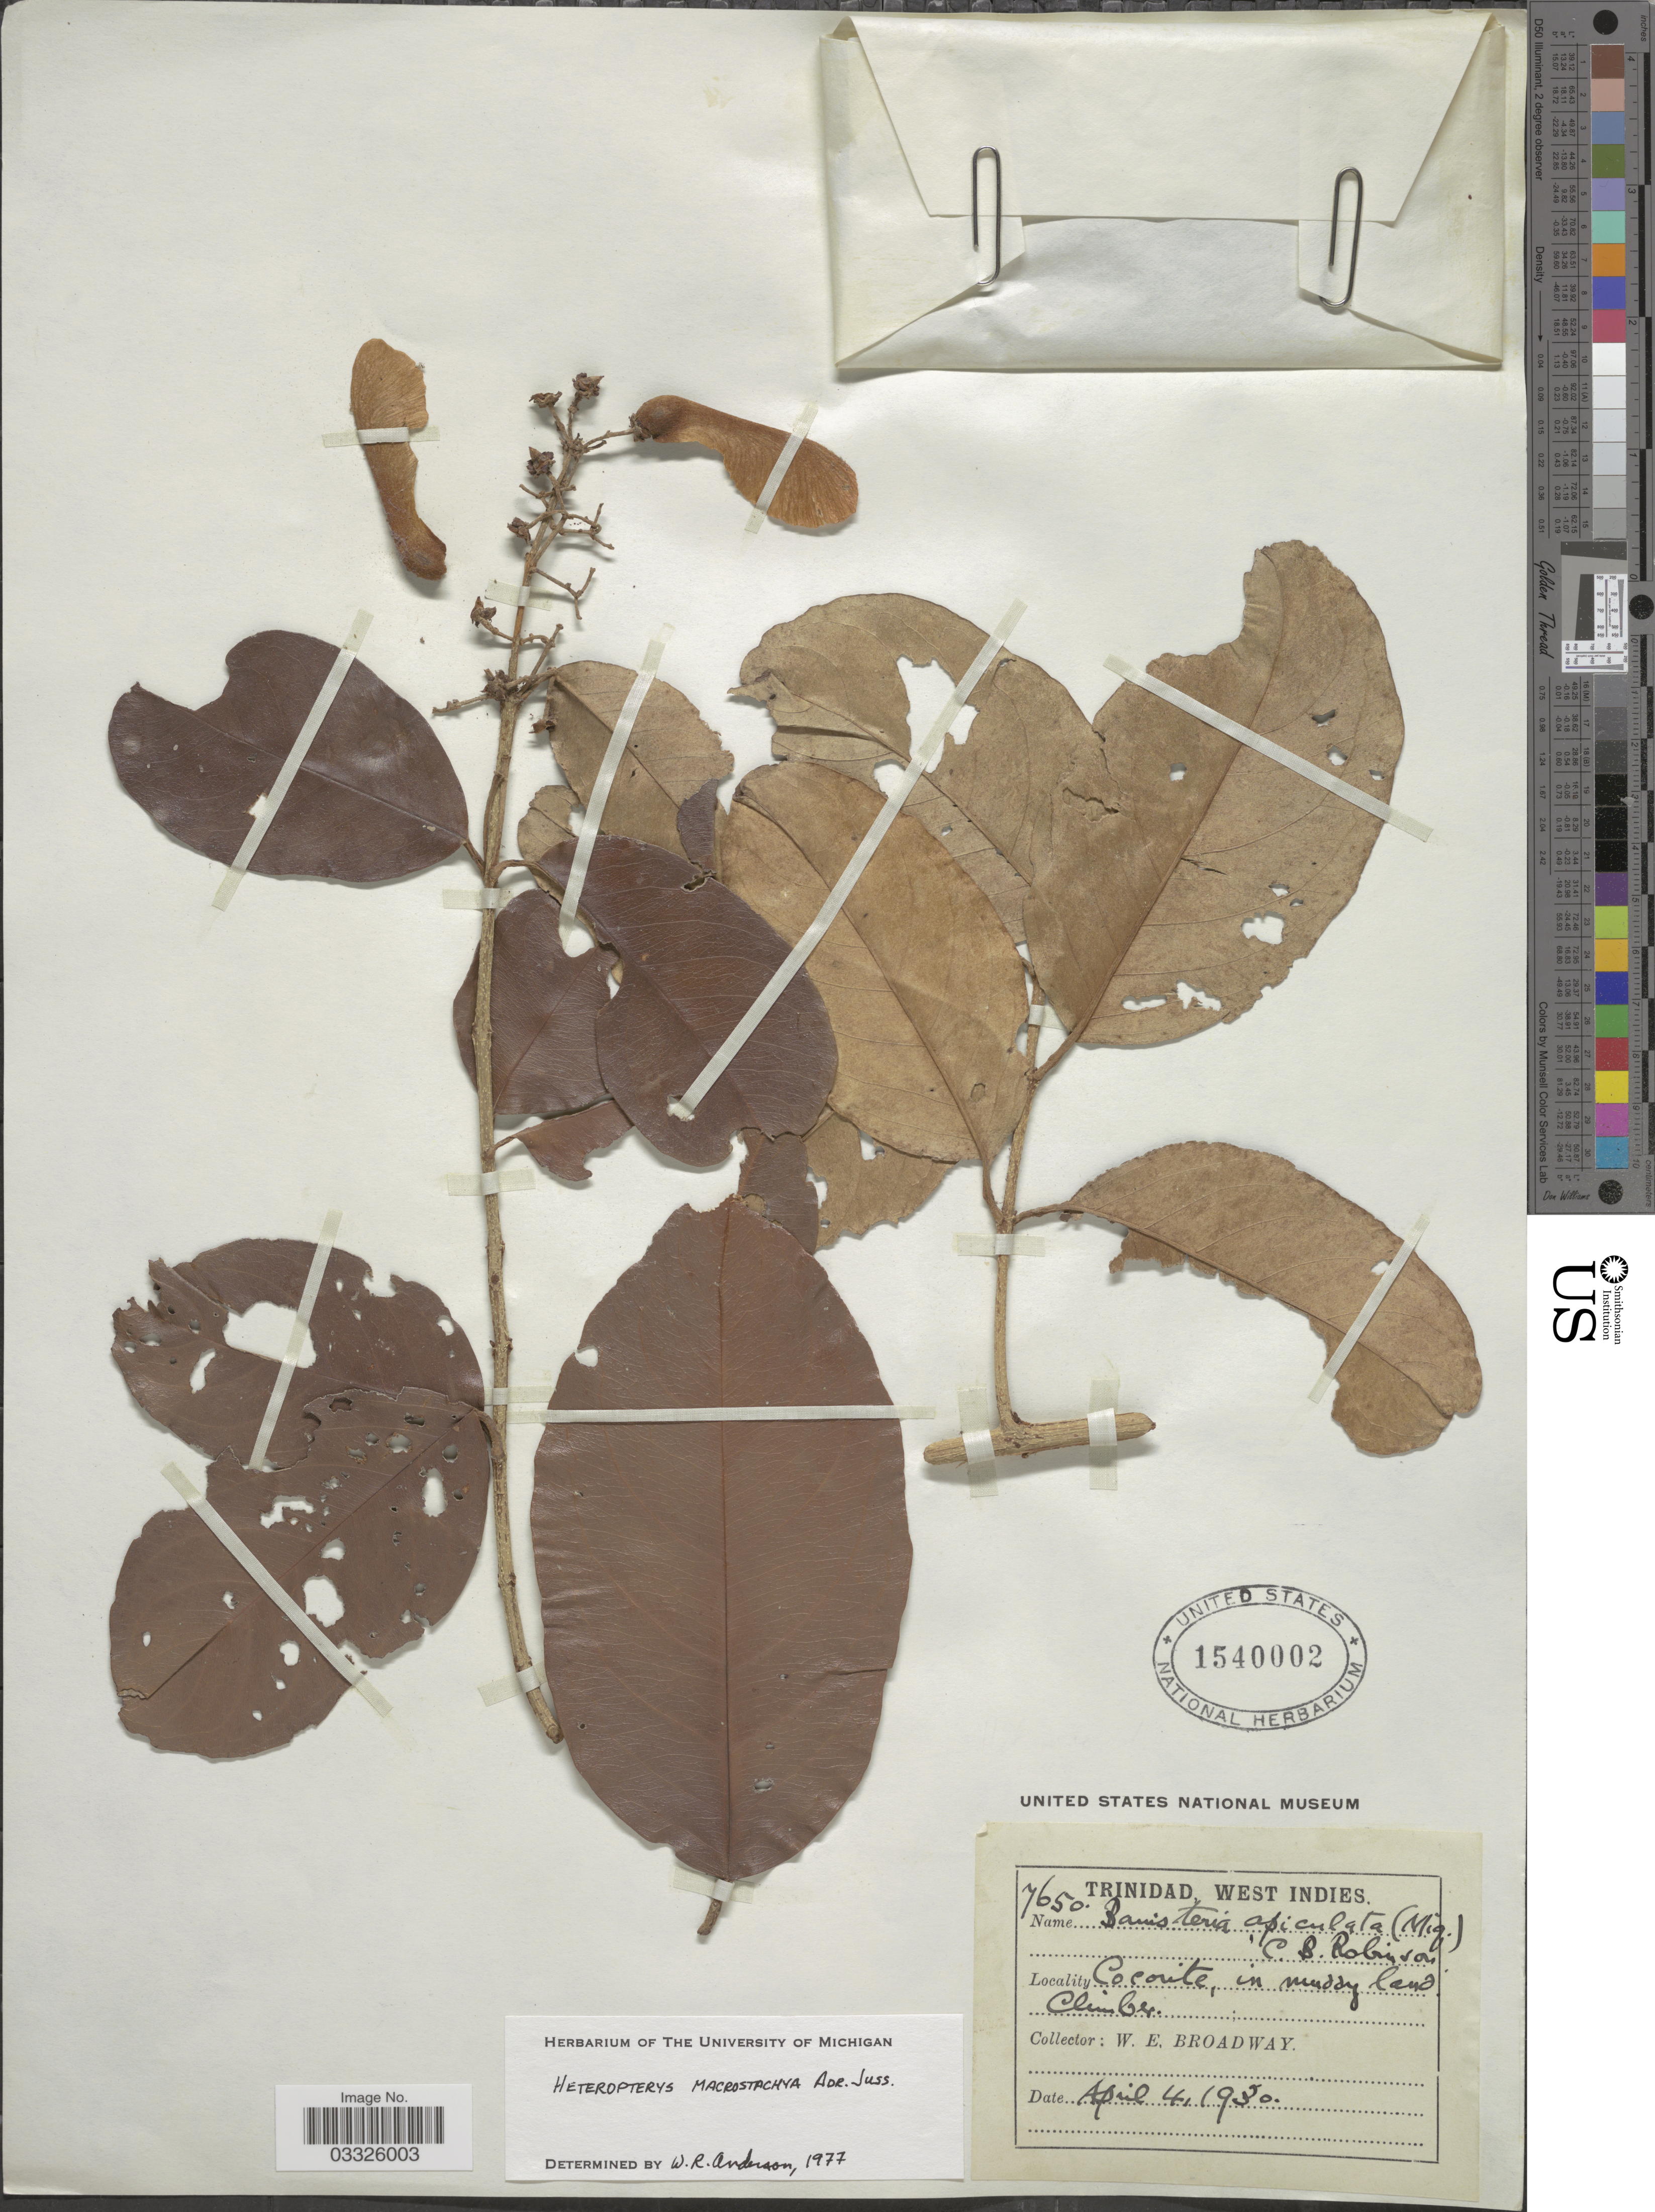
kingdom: Plantae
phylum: Tracheophyta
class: Magnoliopsida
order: Malpighiales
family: Malpighiaceae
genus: Heteropterys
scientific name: Heteropterys macrostachya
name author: A. Juss.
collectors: W. E. Broadway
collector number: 7650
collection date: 1930-04-04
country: Trinidad and Tobago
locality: Trinidad, West Indies. Cocorite.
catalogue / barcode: US 1540002